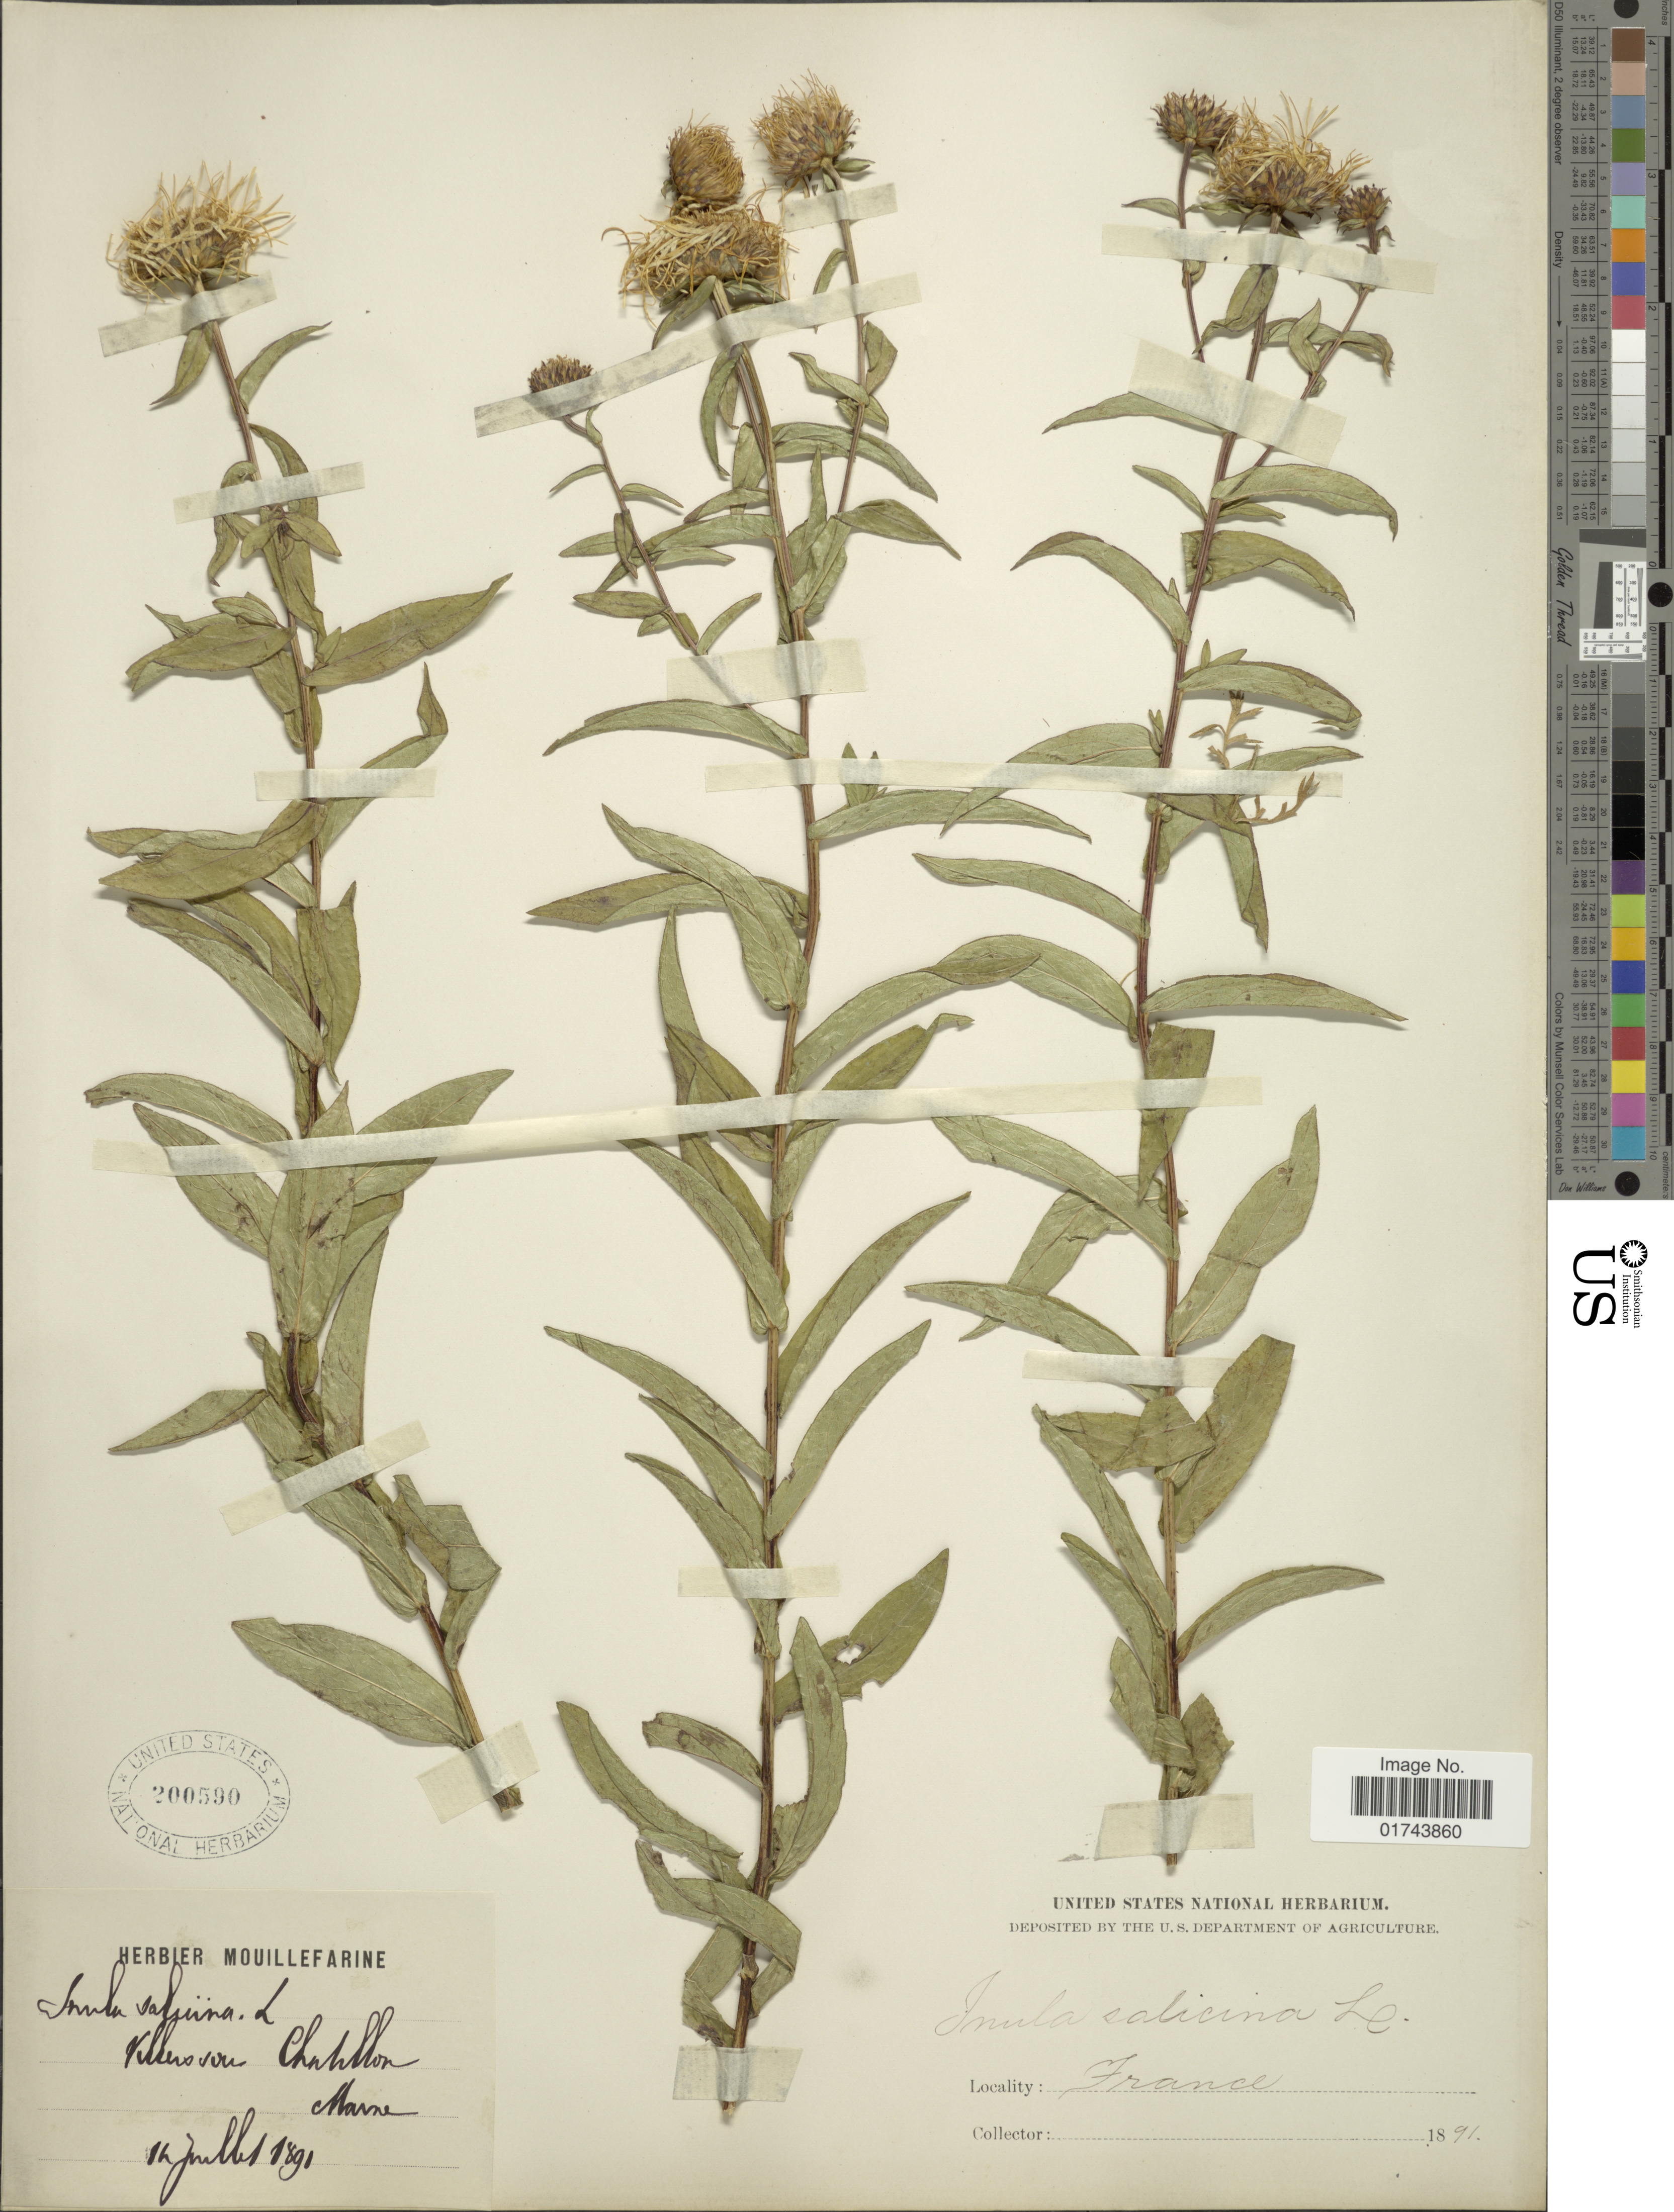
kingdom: Plantae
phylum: Tracheophyta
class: Magnoliopsida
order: Asterales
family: Asteraceae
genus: Inula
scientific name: Inula salicina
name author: L.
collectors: ex herb. Mouillefarine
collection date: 1891-07-01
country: France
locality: France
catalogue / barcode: US 200590